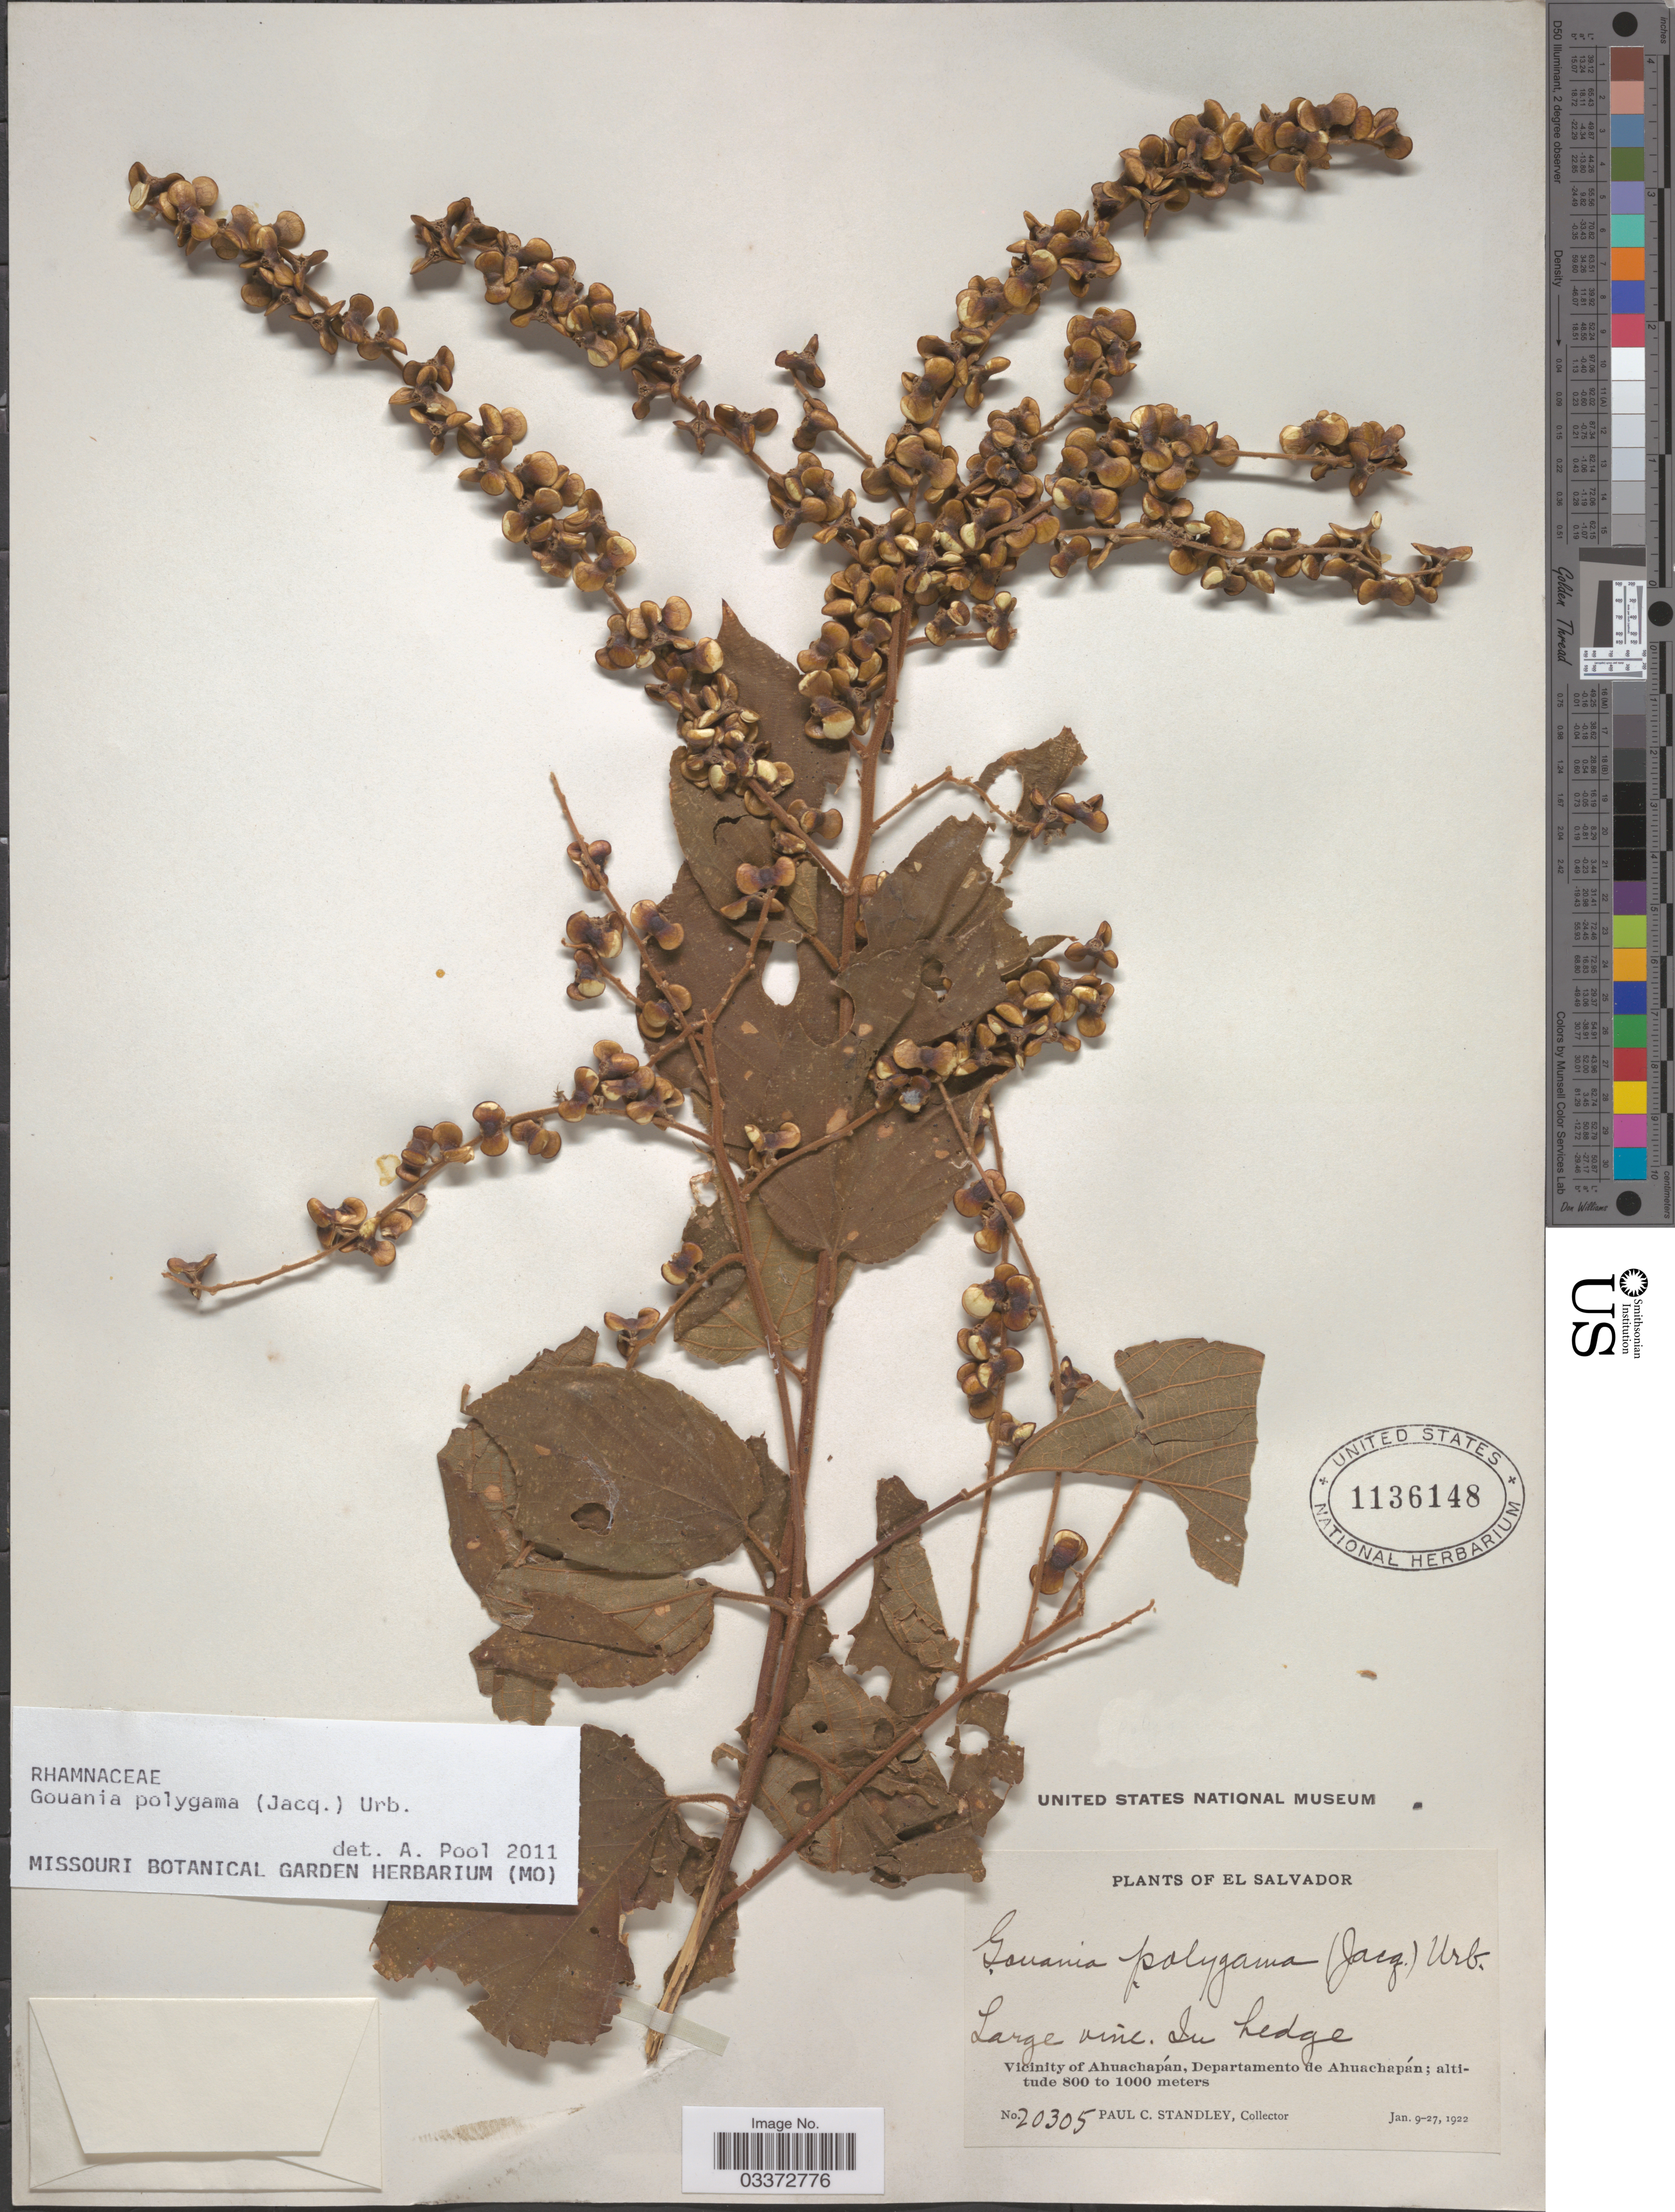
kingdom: Plantae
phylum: Tracheophyta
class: Magnoliopsida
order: Rosales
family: Rhamnaceae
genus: Gouania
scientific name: Gouania polygama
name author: (Jacq.) Urb.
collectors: P. C. Standley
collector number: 20305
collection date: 1922-01-09/1922-01-27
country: El Salvador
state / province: Ahuachapan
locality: Vicinity of Ahuachapán, Departamento de Ahuachapán.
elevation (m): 800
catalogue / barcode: US 1136148